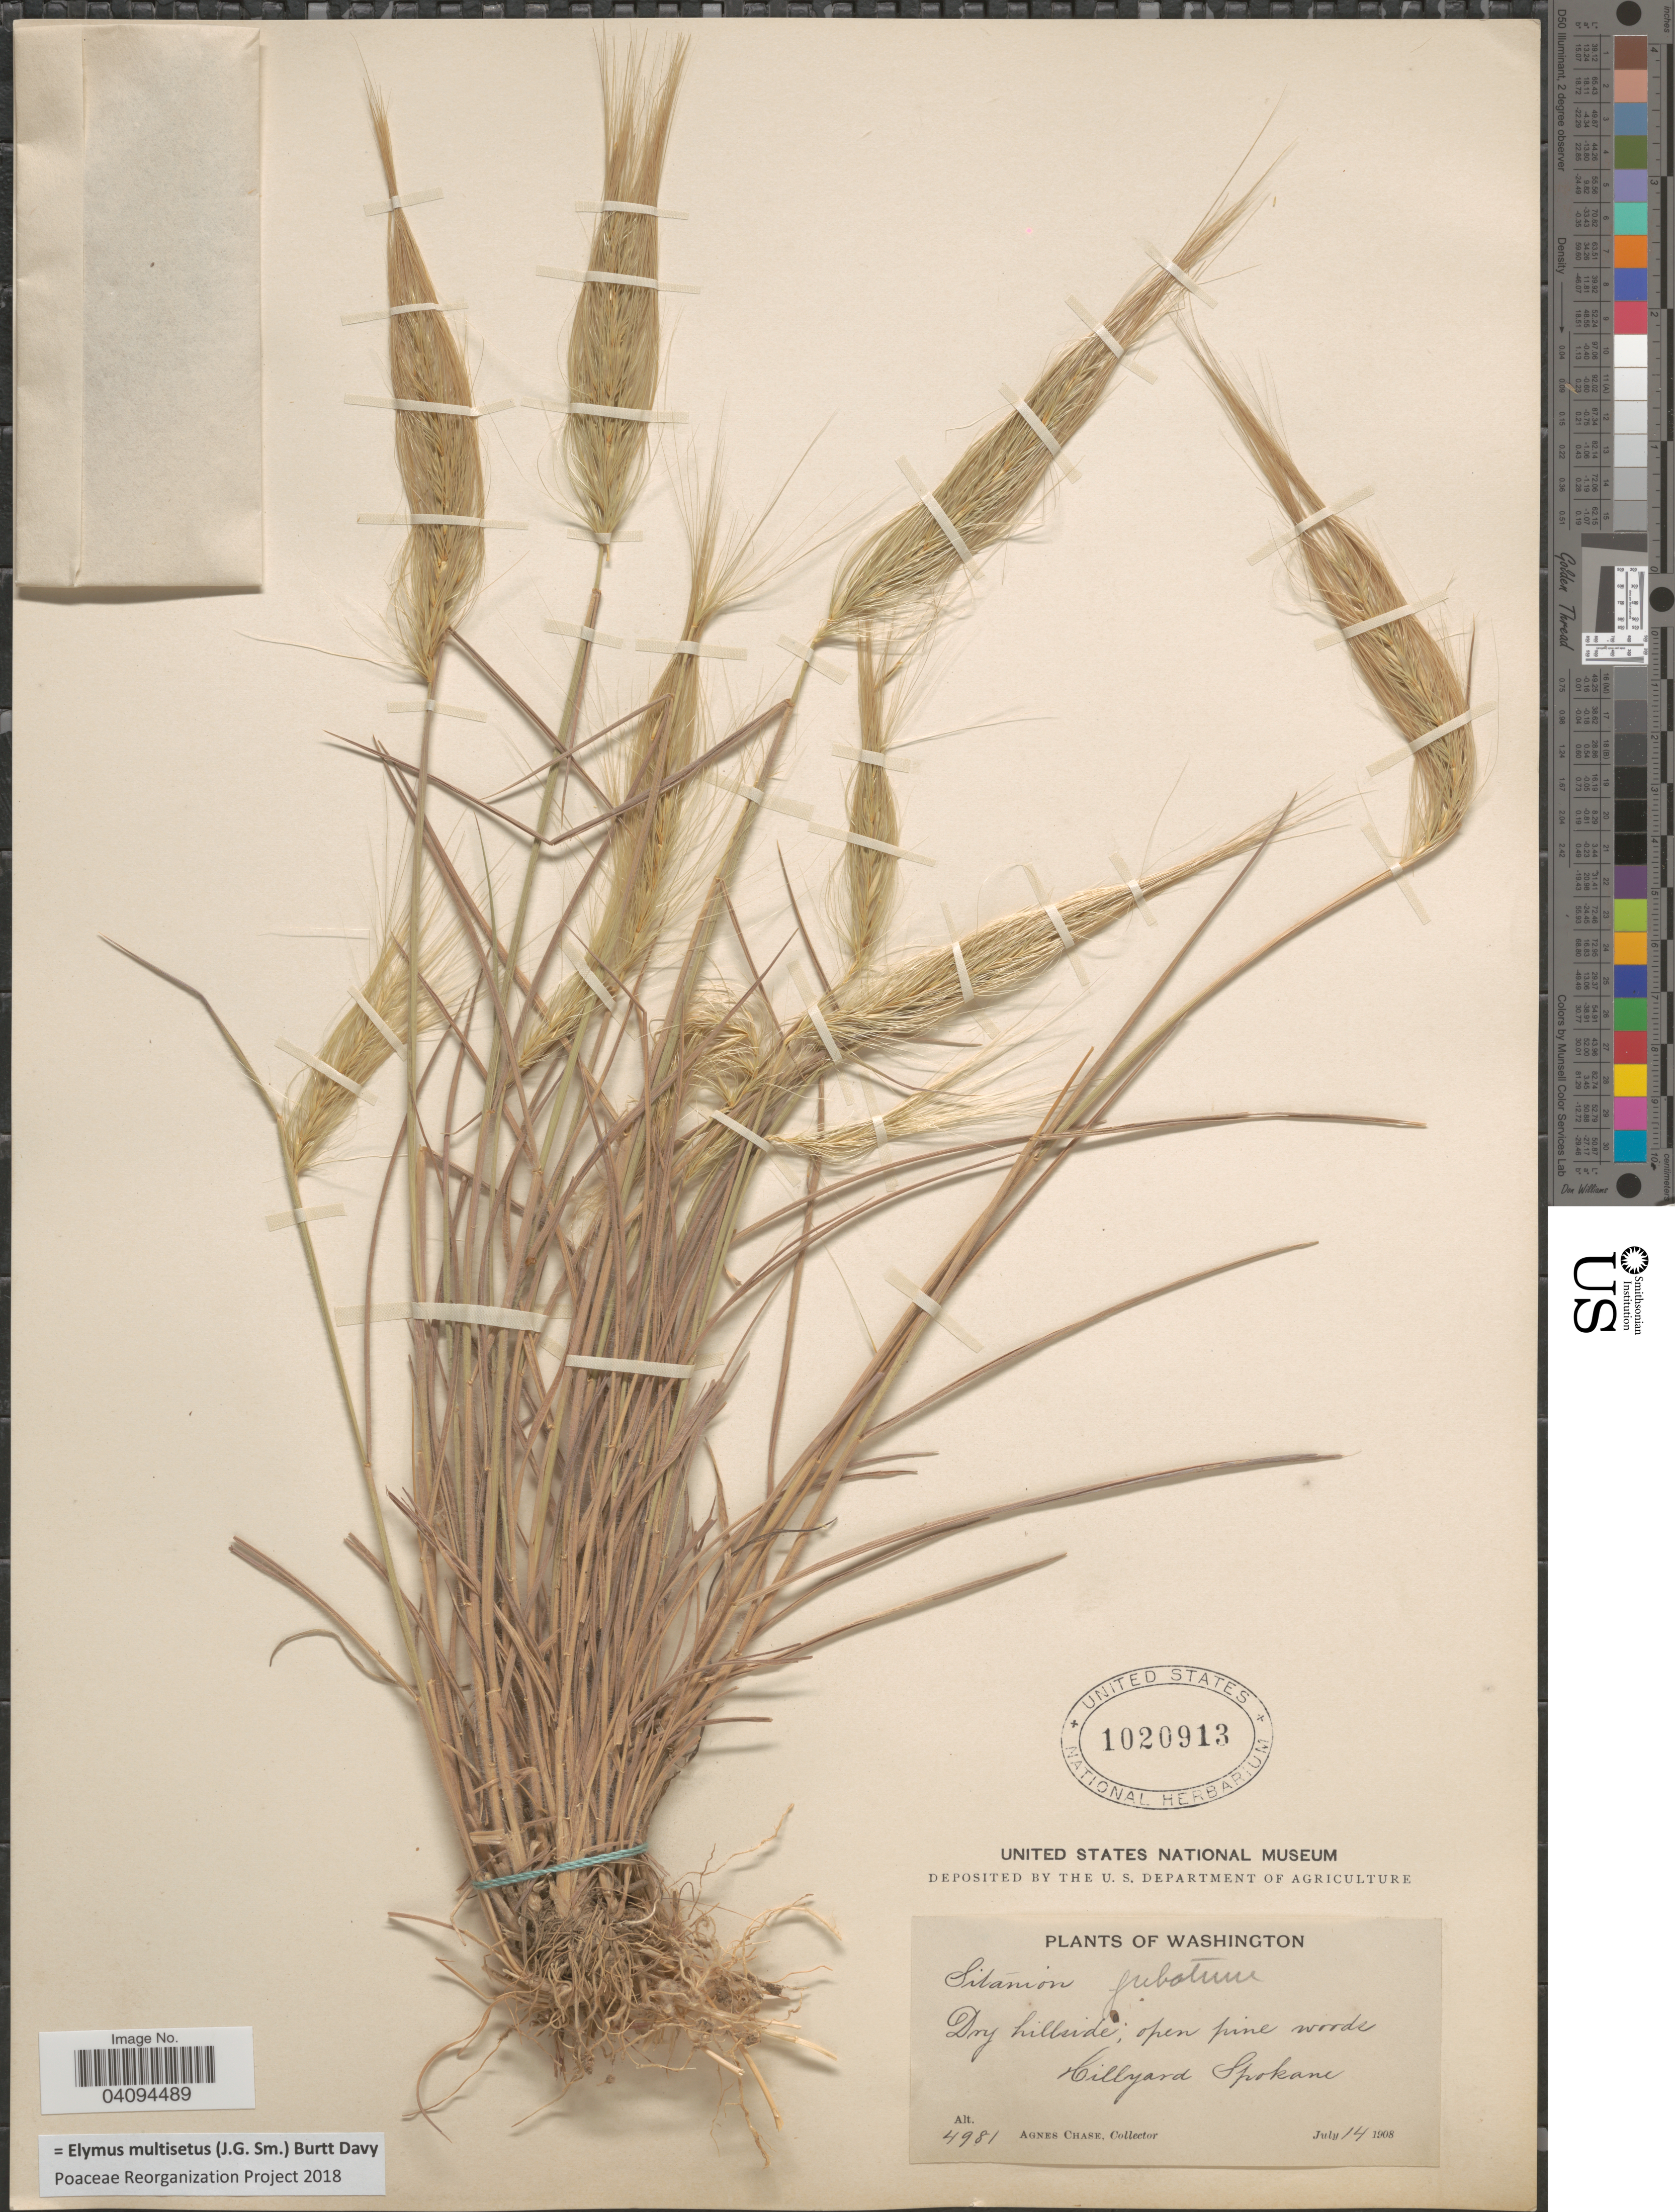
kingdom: Plantae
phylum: Tracheophyta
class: Liliopsida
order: Poales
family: Poaceae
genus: Elymus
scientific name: Elymus multisetus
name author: (J.G. Sm.) Burtt Davy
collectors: A. Chase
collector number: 4981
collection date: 1908-07-14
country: United States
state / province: Washington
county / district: Spokane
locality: Dry hillside; open pine woods. Hillyard Spokane.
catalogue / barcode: US 1020913